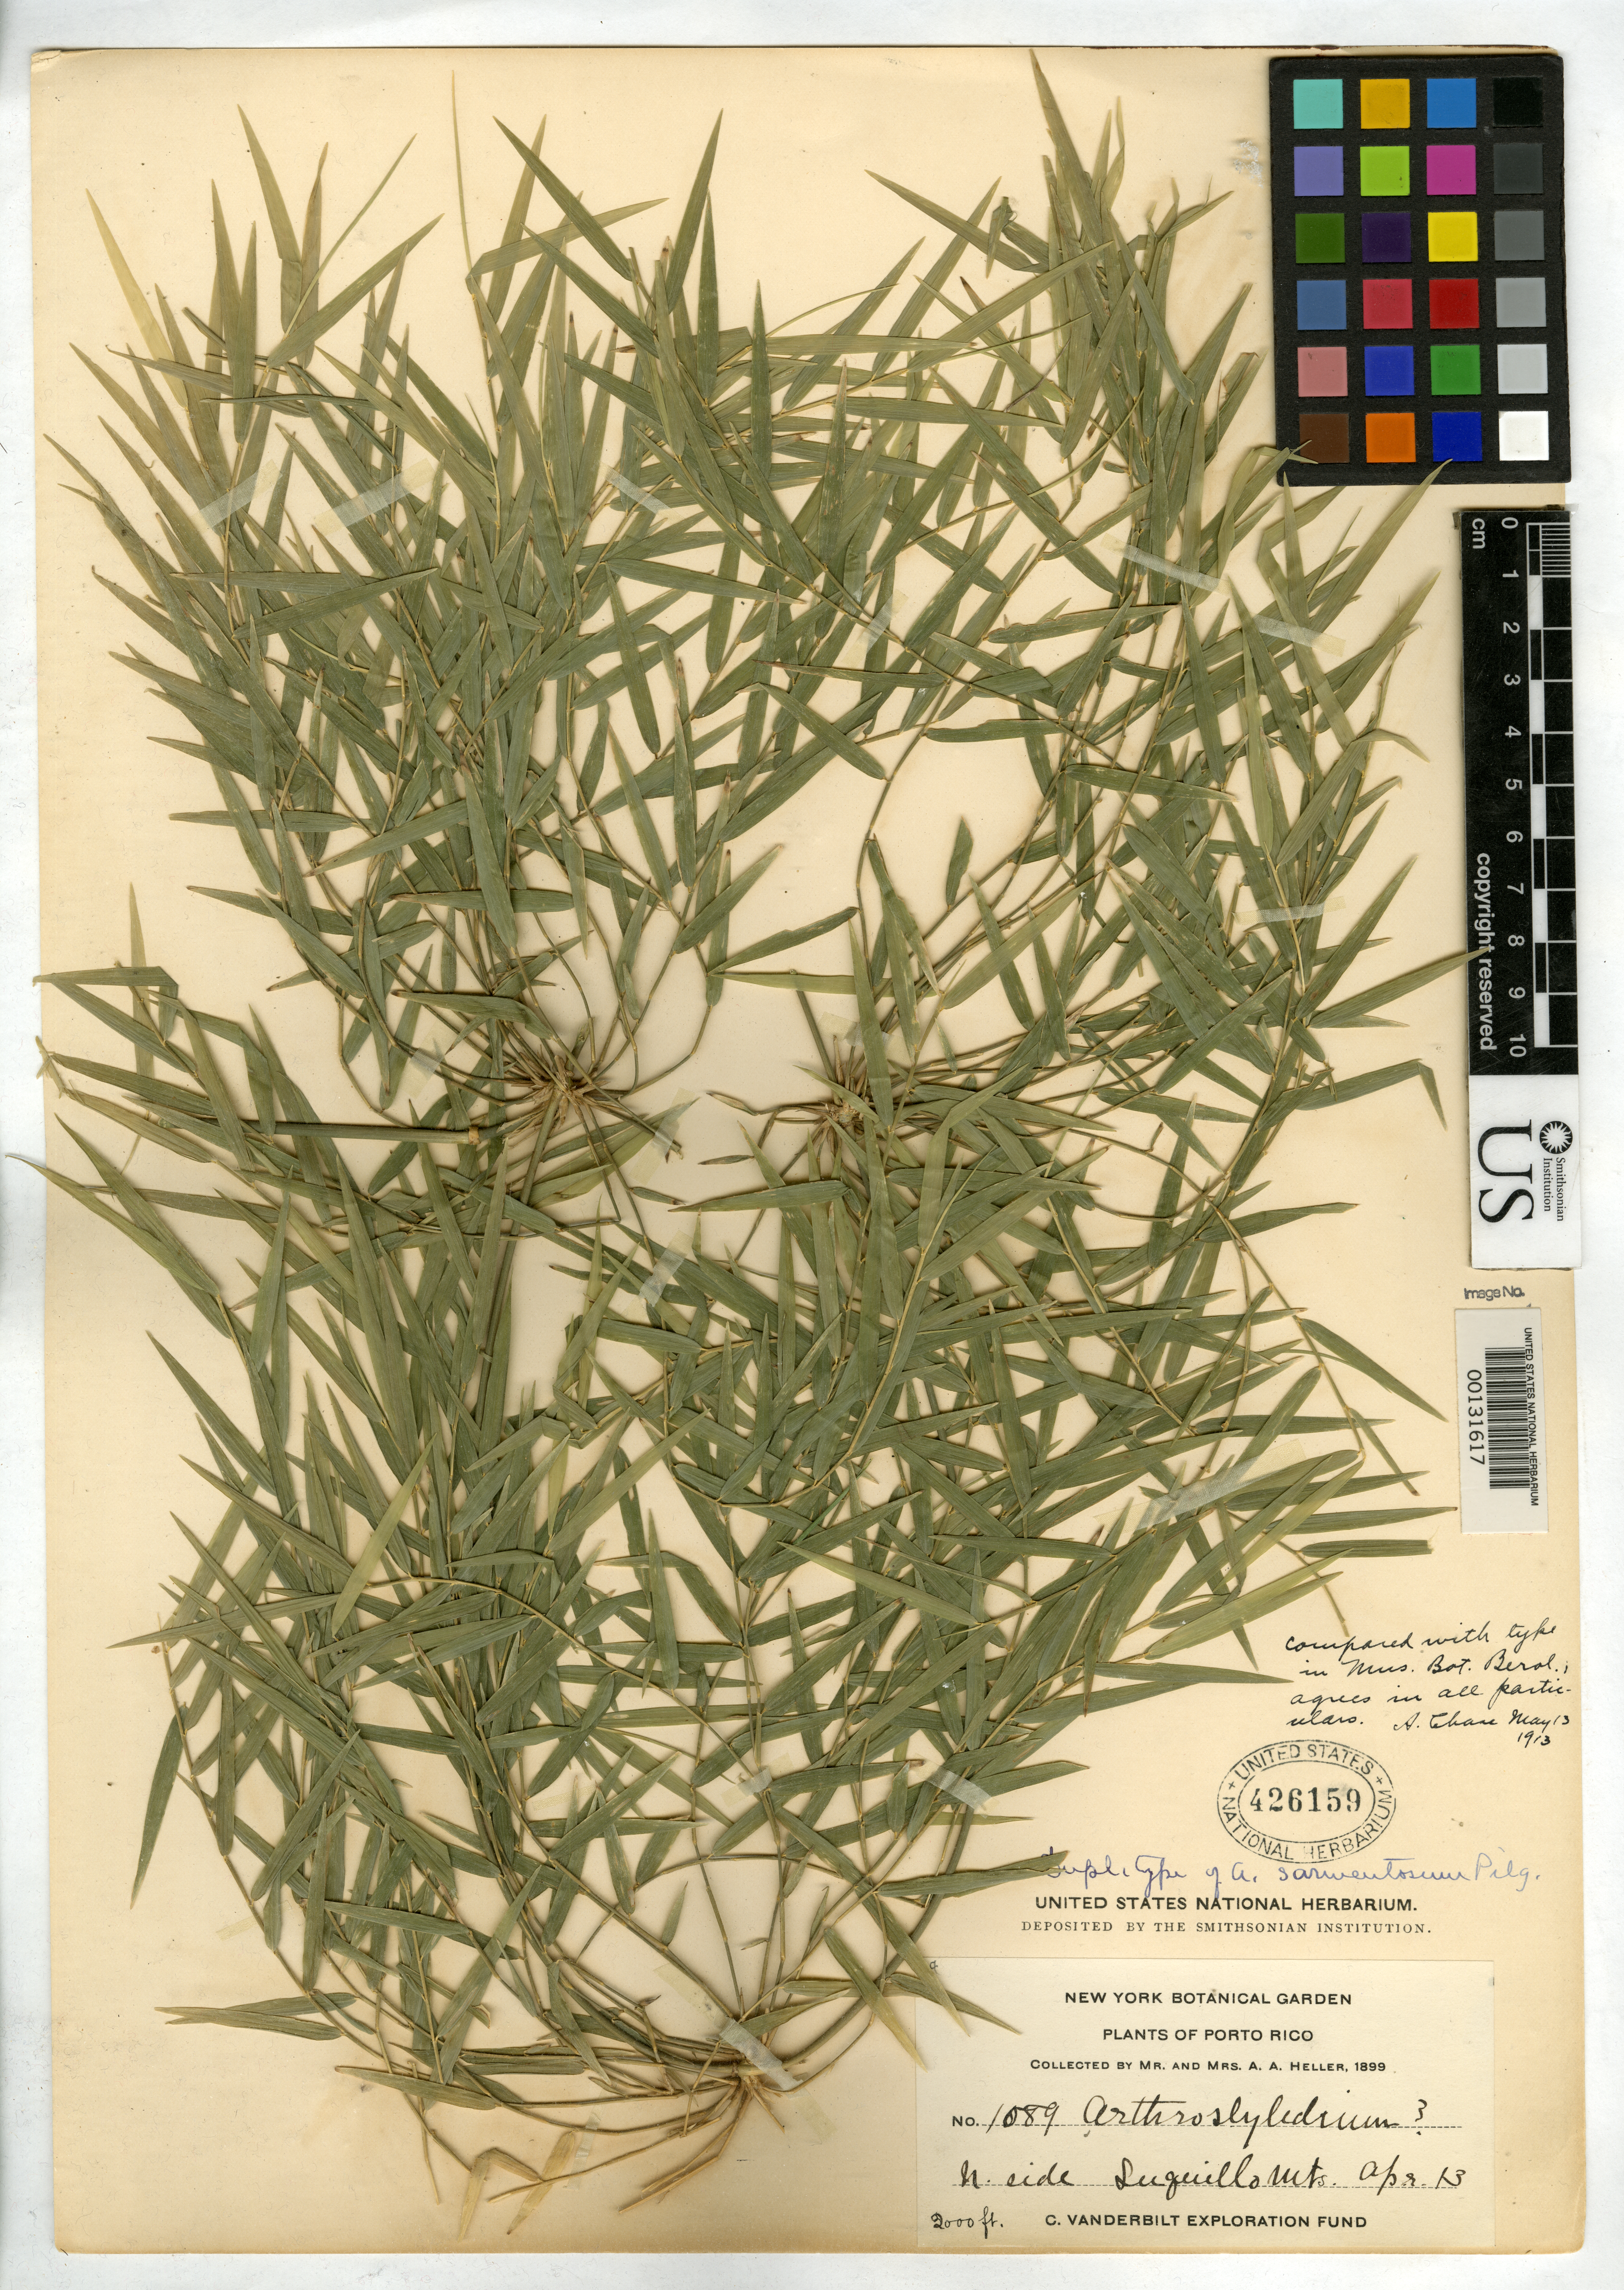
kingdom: Plantae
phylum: Tracheophyta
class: Liliopsida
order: Poales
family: Poaceae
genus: Arthrostylidium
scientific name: Arthrostylidium sarmentosum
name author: Pilg. in Urb.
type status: Lectotype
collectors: A. A. Heller & E. G. Heller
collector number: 1089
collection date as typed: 13 Apr 1899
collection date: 1899-04-13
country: Puerto Rico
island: Greater Antilles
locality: N side of Suguillo Mts.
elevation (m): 610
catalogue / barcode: US 426159